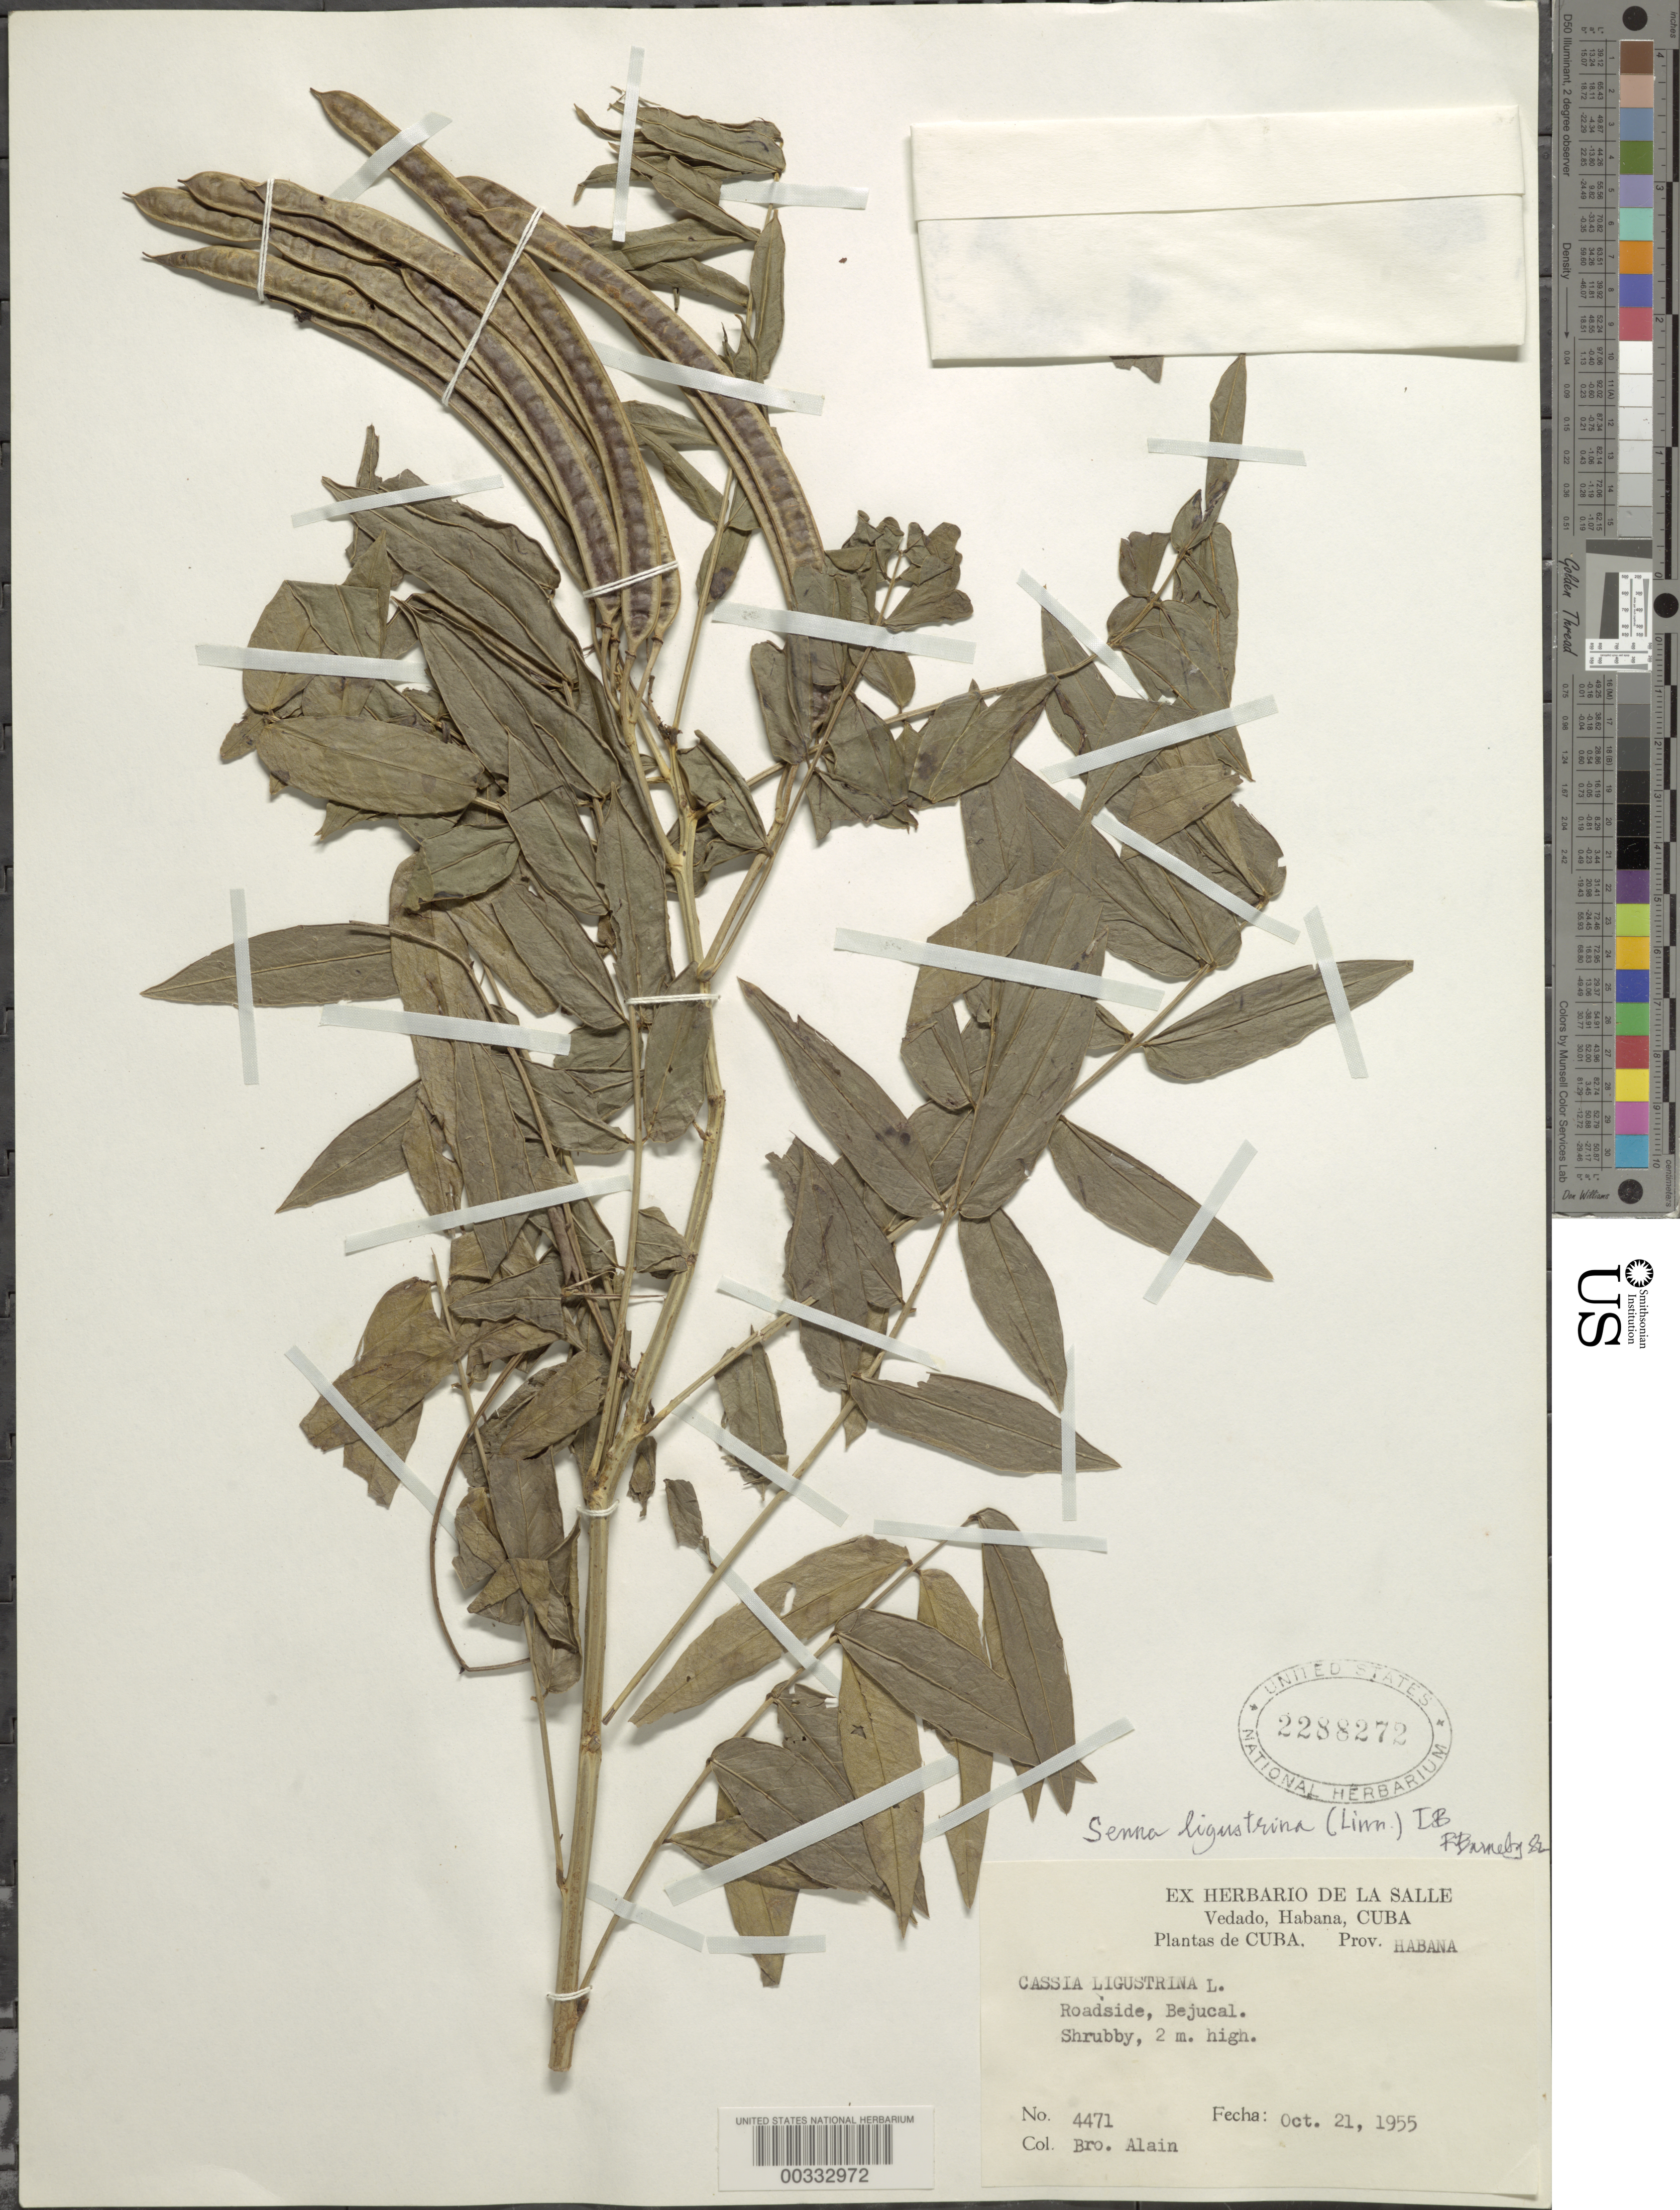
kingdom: Plantae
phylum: Tracheophyta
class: Magnoliopsida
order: Fabales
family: Fabaceae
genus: Senna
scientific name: Senna ligustrina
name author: (L.) H.S. Irwin & Barneby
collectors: A. H. Liogier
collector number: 4471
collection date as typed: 21 Oct 1955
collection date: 1955-10-21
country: Cuba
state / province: La Habana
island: Greater Antilles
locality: Bejucal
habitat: Roadside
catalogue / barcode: US 2288272